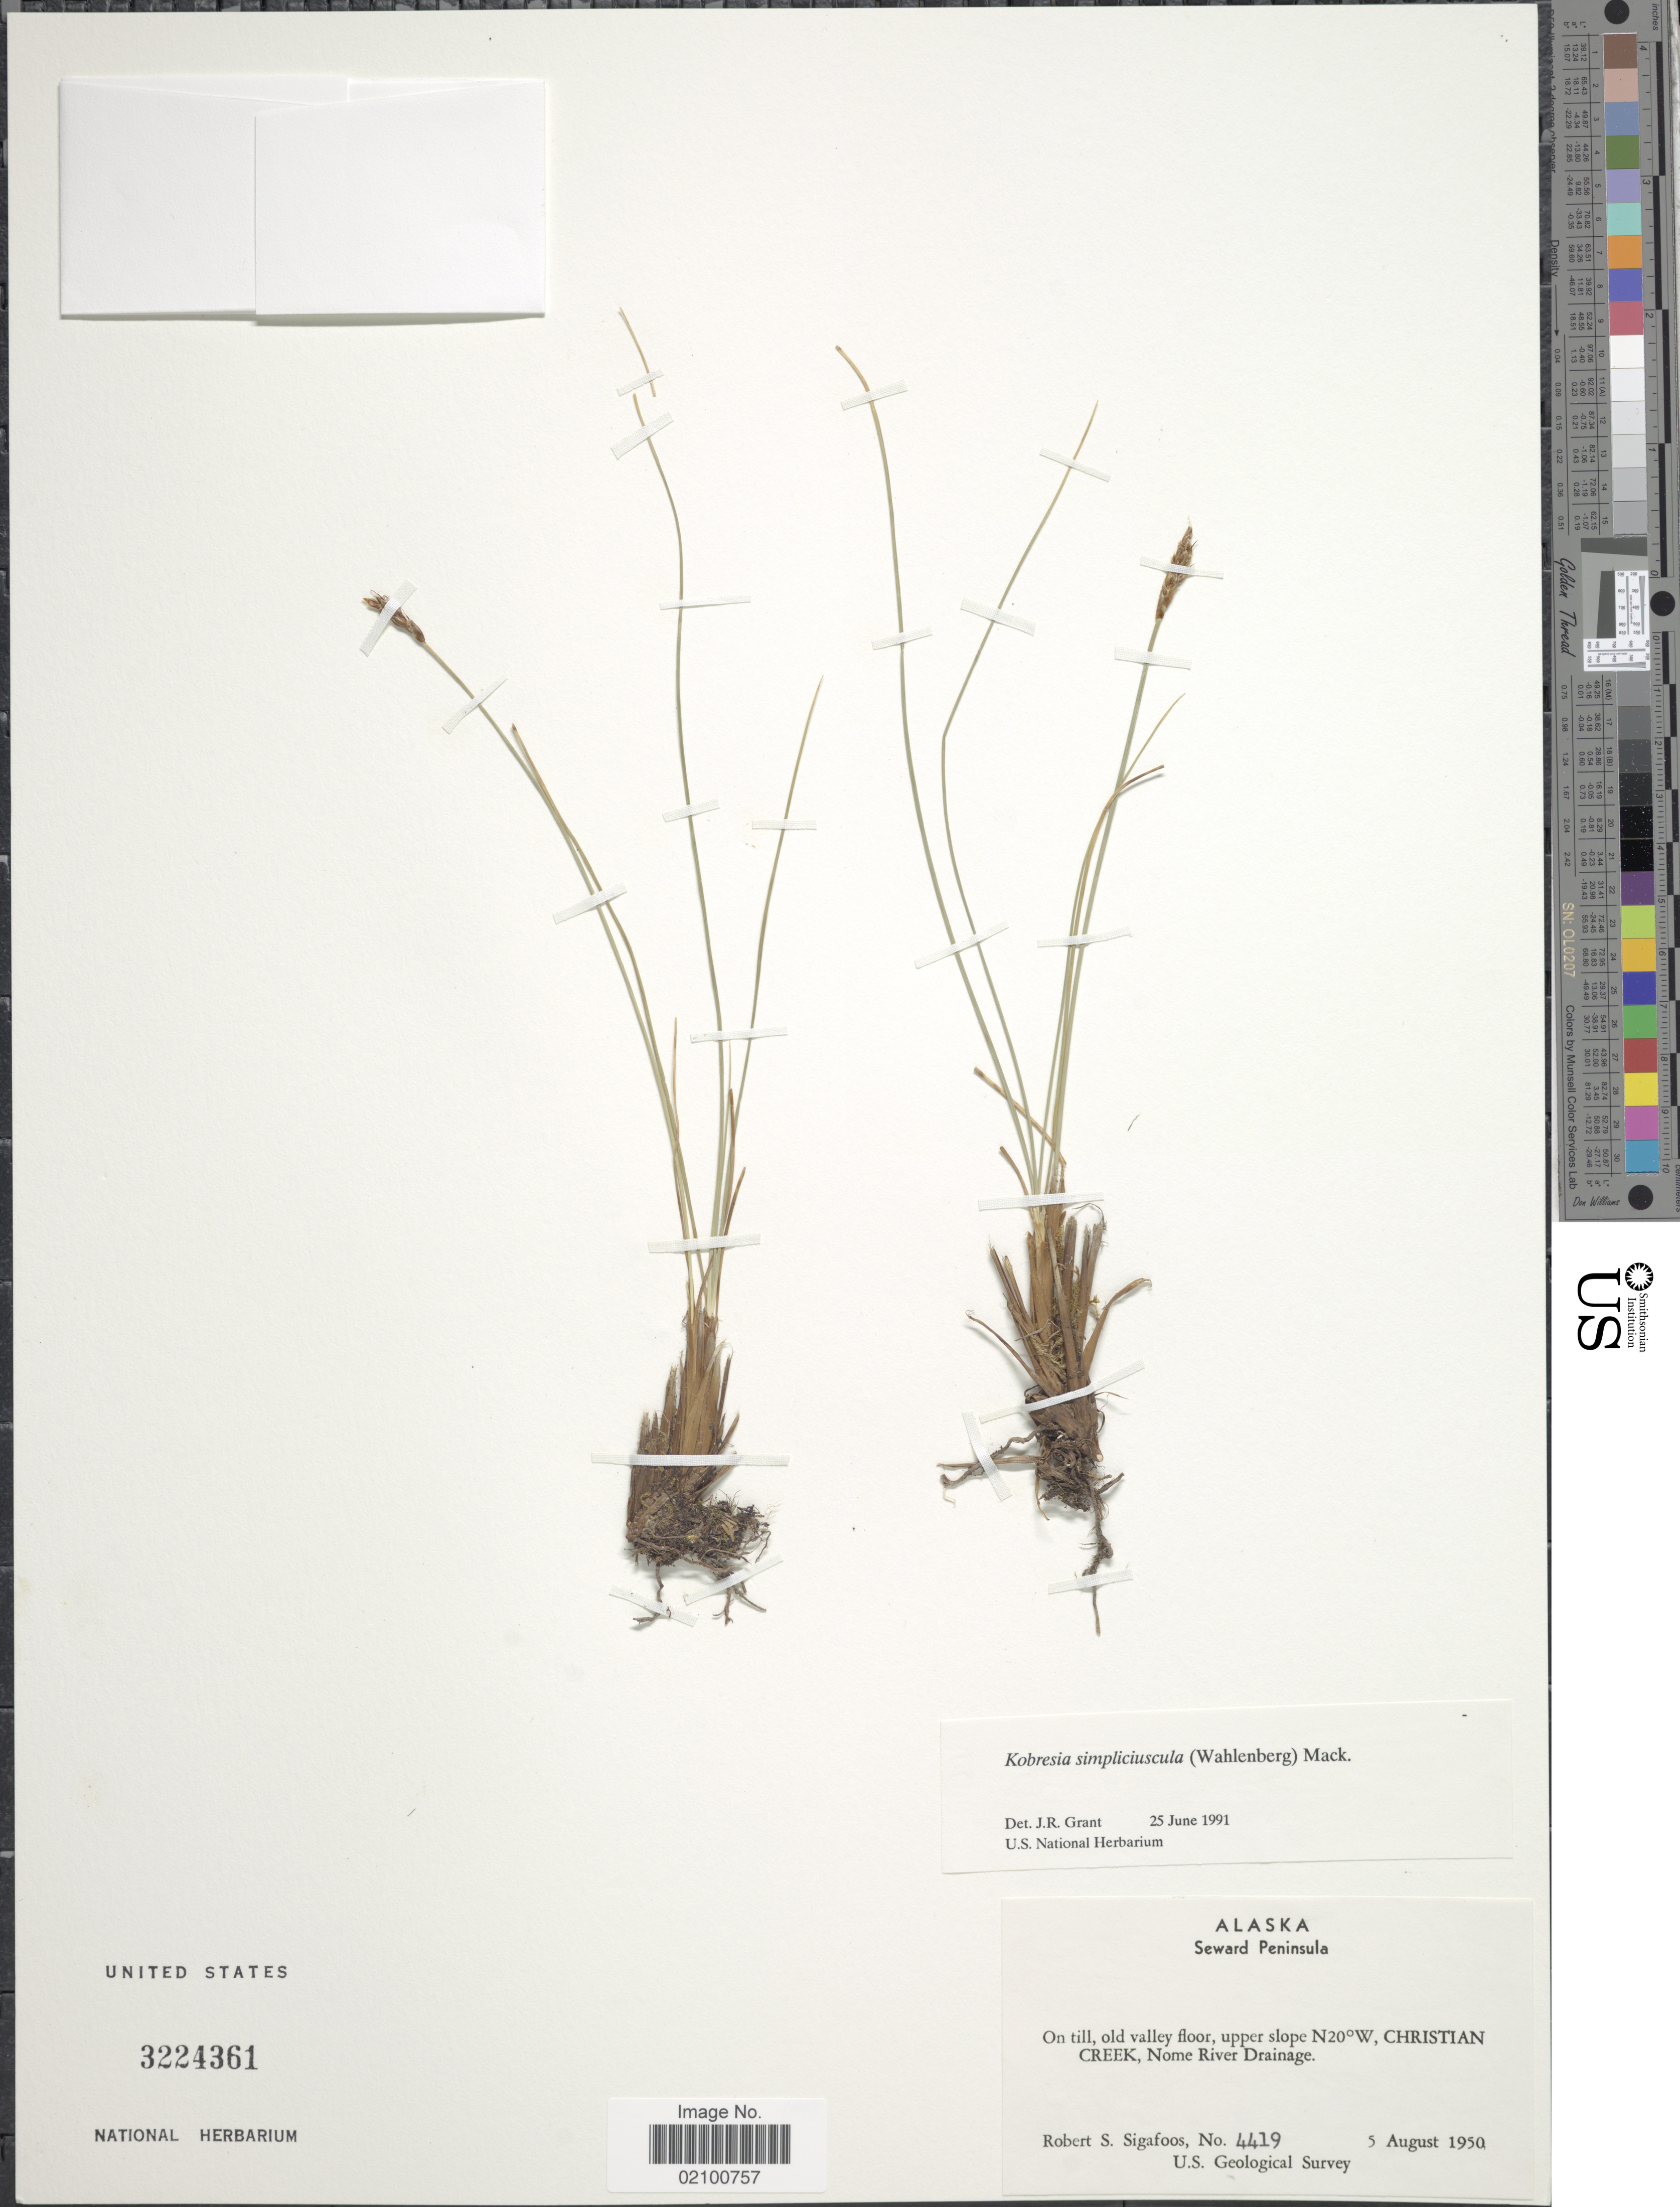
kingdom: Plantae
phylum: Tracheophyta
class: Liliopsida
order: Poales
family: Cyperaceae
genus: Carex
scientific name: Carex simpliciuscula subsp. simpliciuscula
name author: Wahlenb.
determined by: Strong, M. T., (US), Smithsonian Institution - National Museum of Natural History (UNITED STATES)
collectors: R. Sigafoos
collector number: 4419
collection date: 1950-08-05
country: United States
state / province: Alaska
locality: Seward Peninsula, upper slope N20°W, Christian Creek, Nome River Drainage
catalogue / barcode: US 3224361